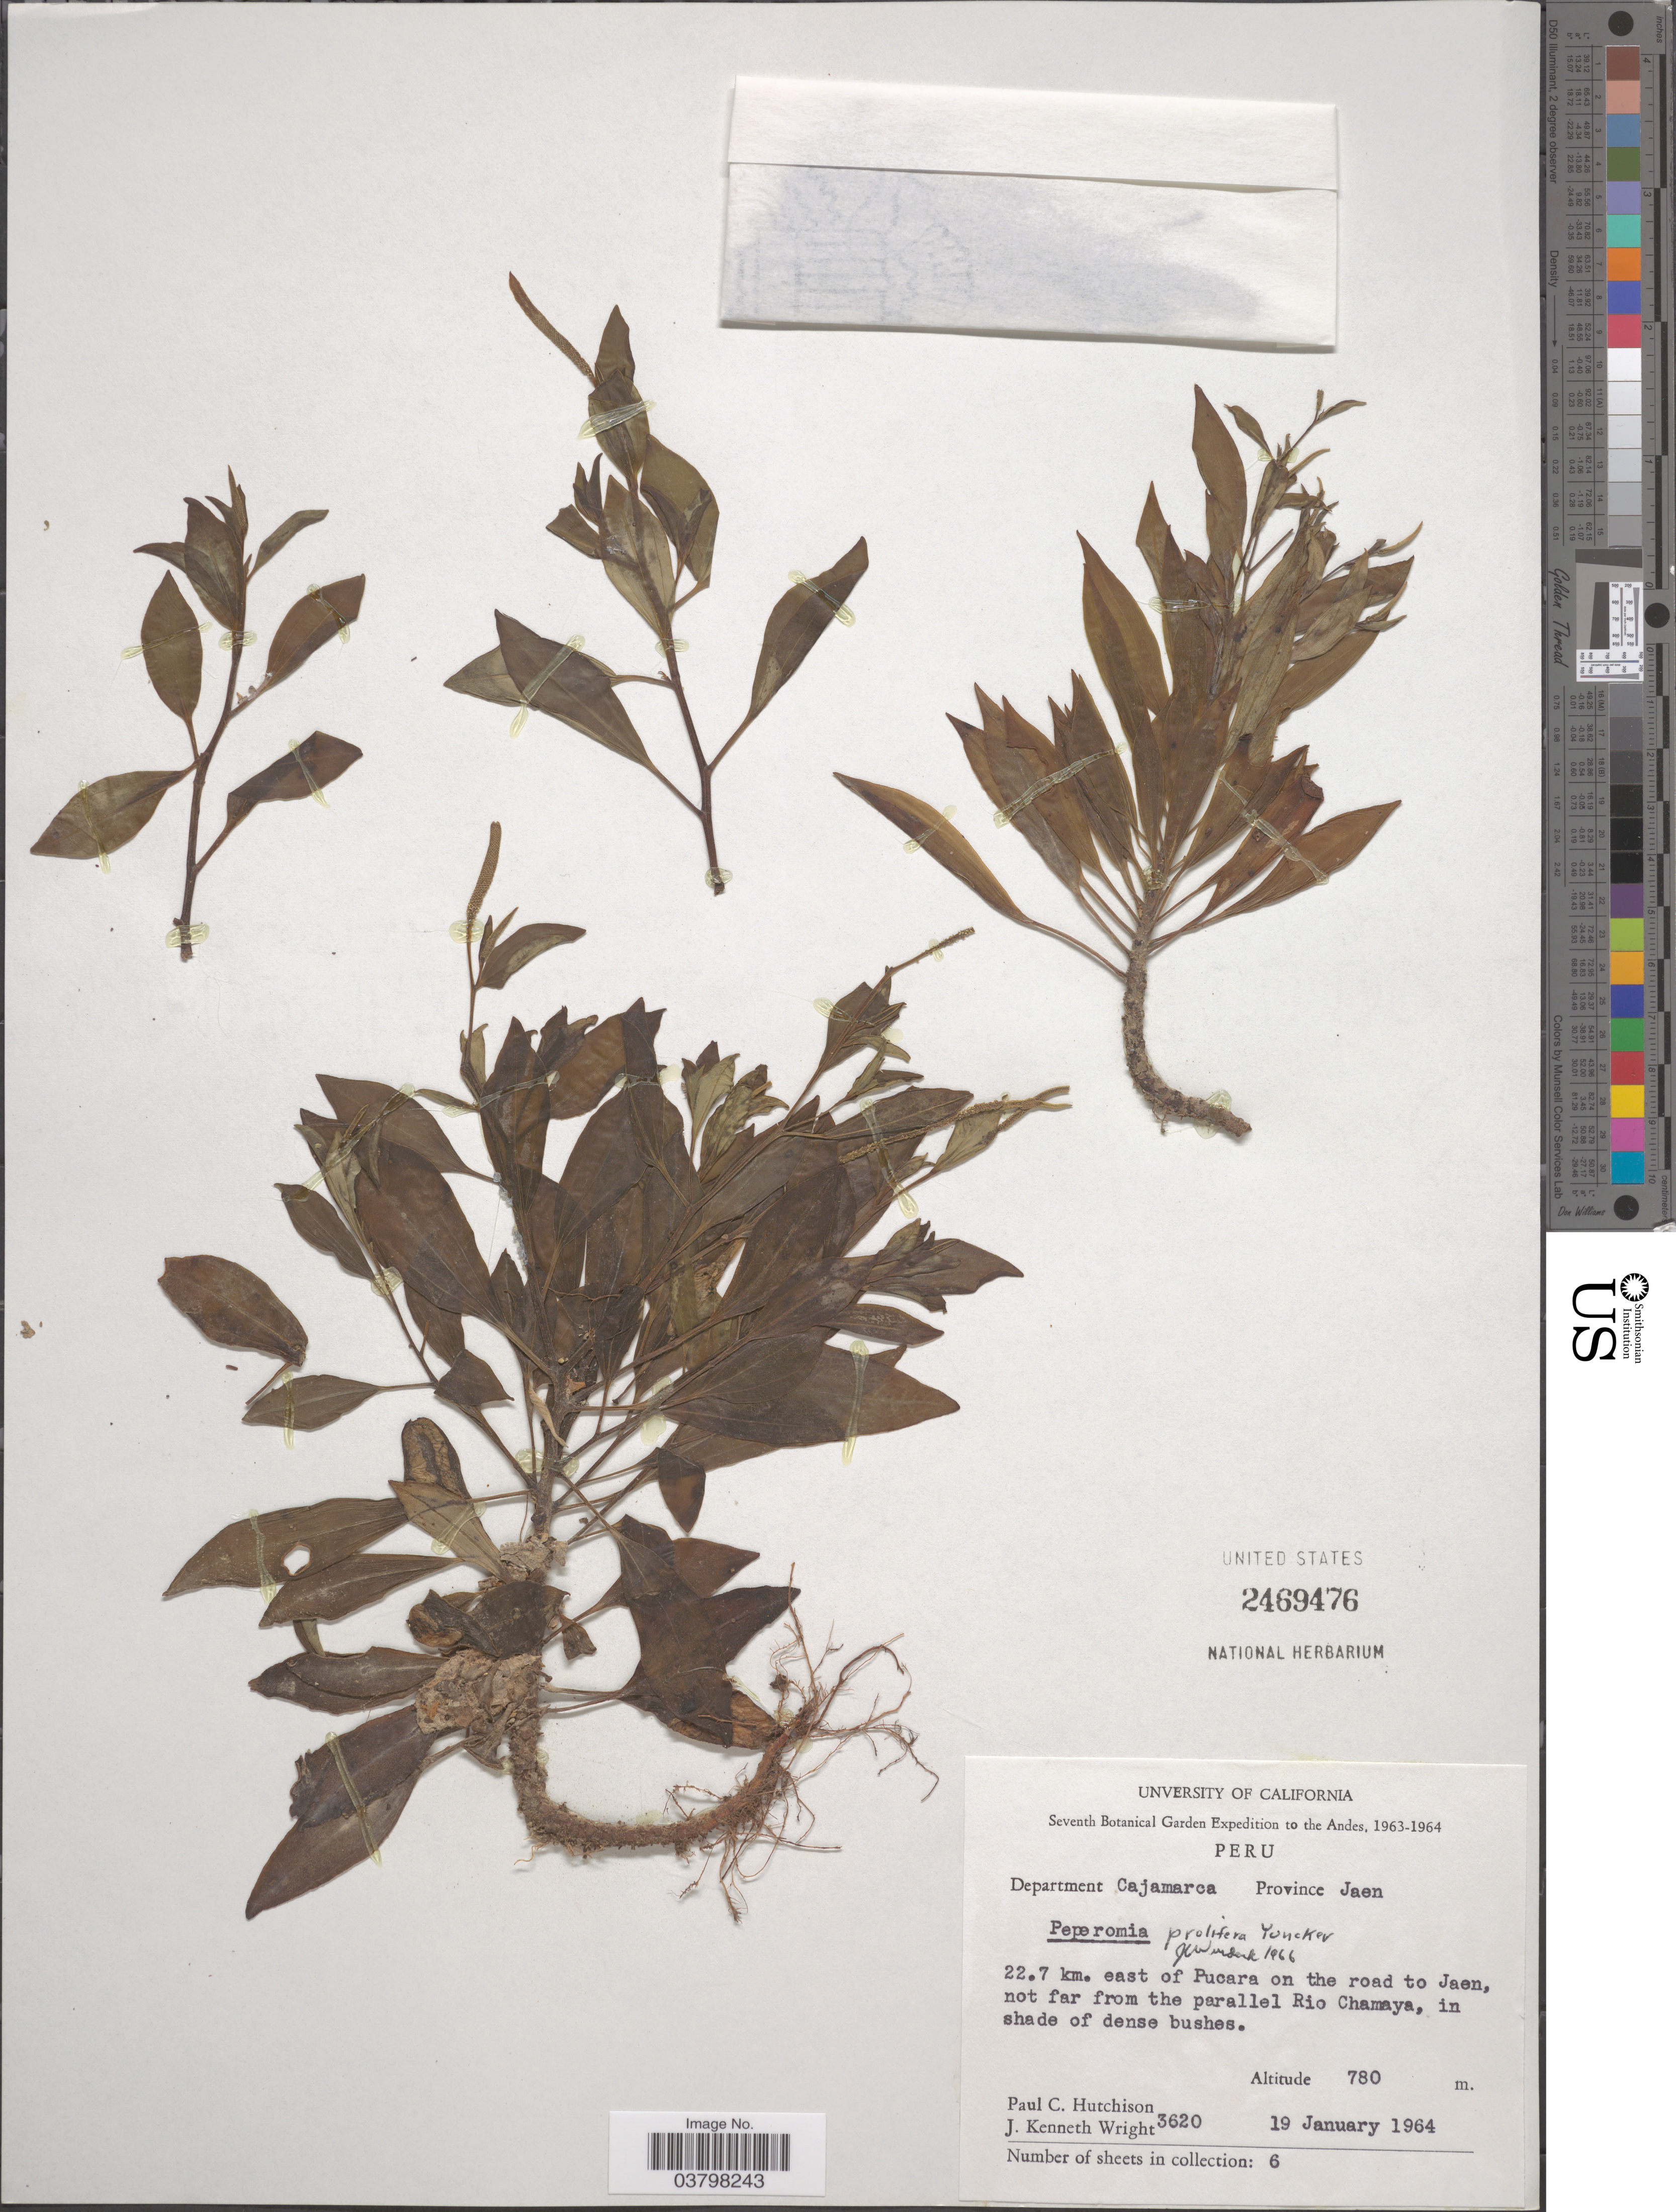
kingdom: Plantae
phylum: Tracheophyta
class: Magnoliopsida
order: Piperales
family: Piperaceae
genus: Peperomia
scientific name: Peperomia prolifera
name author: Yunck.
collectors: P. C. Hutchison & J. K. Wright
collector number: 3620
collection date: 1964-01-19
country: Peru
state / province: Cajamarca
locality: The Andes. Department Cajamarca. Province Jaen. 22.7 km. east of Pucara on the road to Jaen, not far from the parallel Rio Chamaya, in shade of dense bushes.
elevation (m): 780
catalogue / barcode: US 2469476